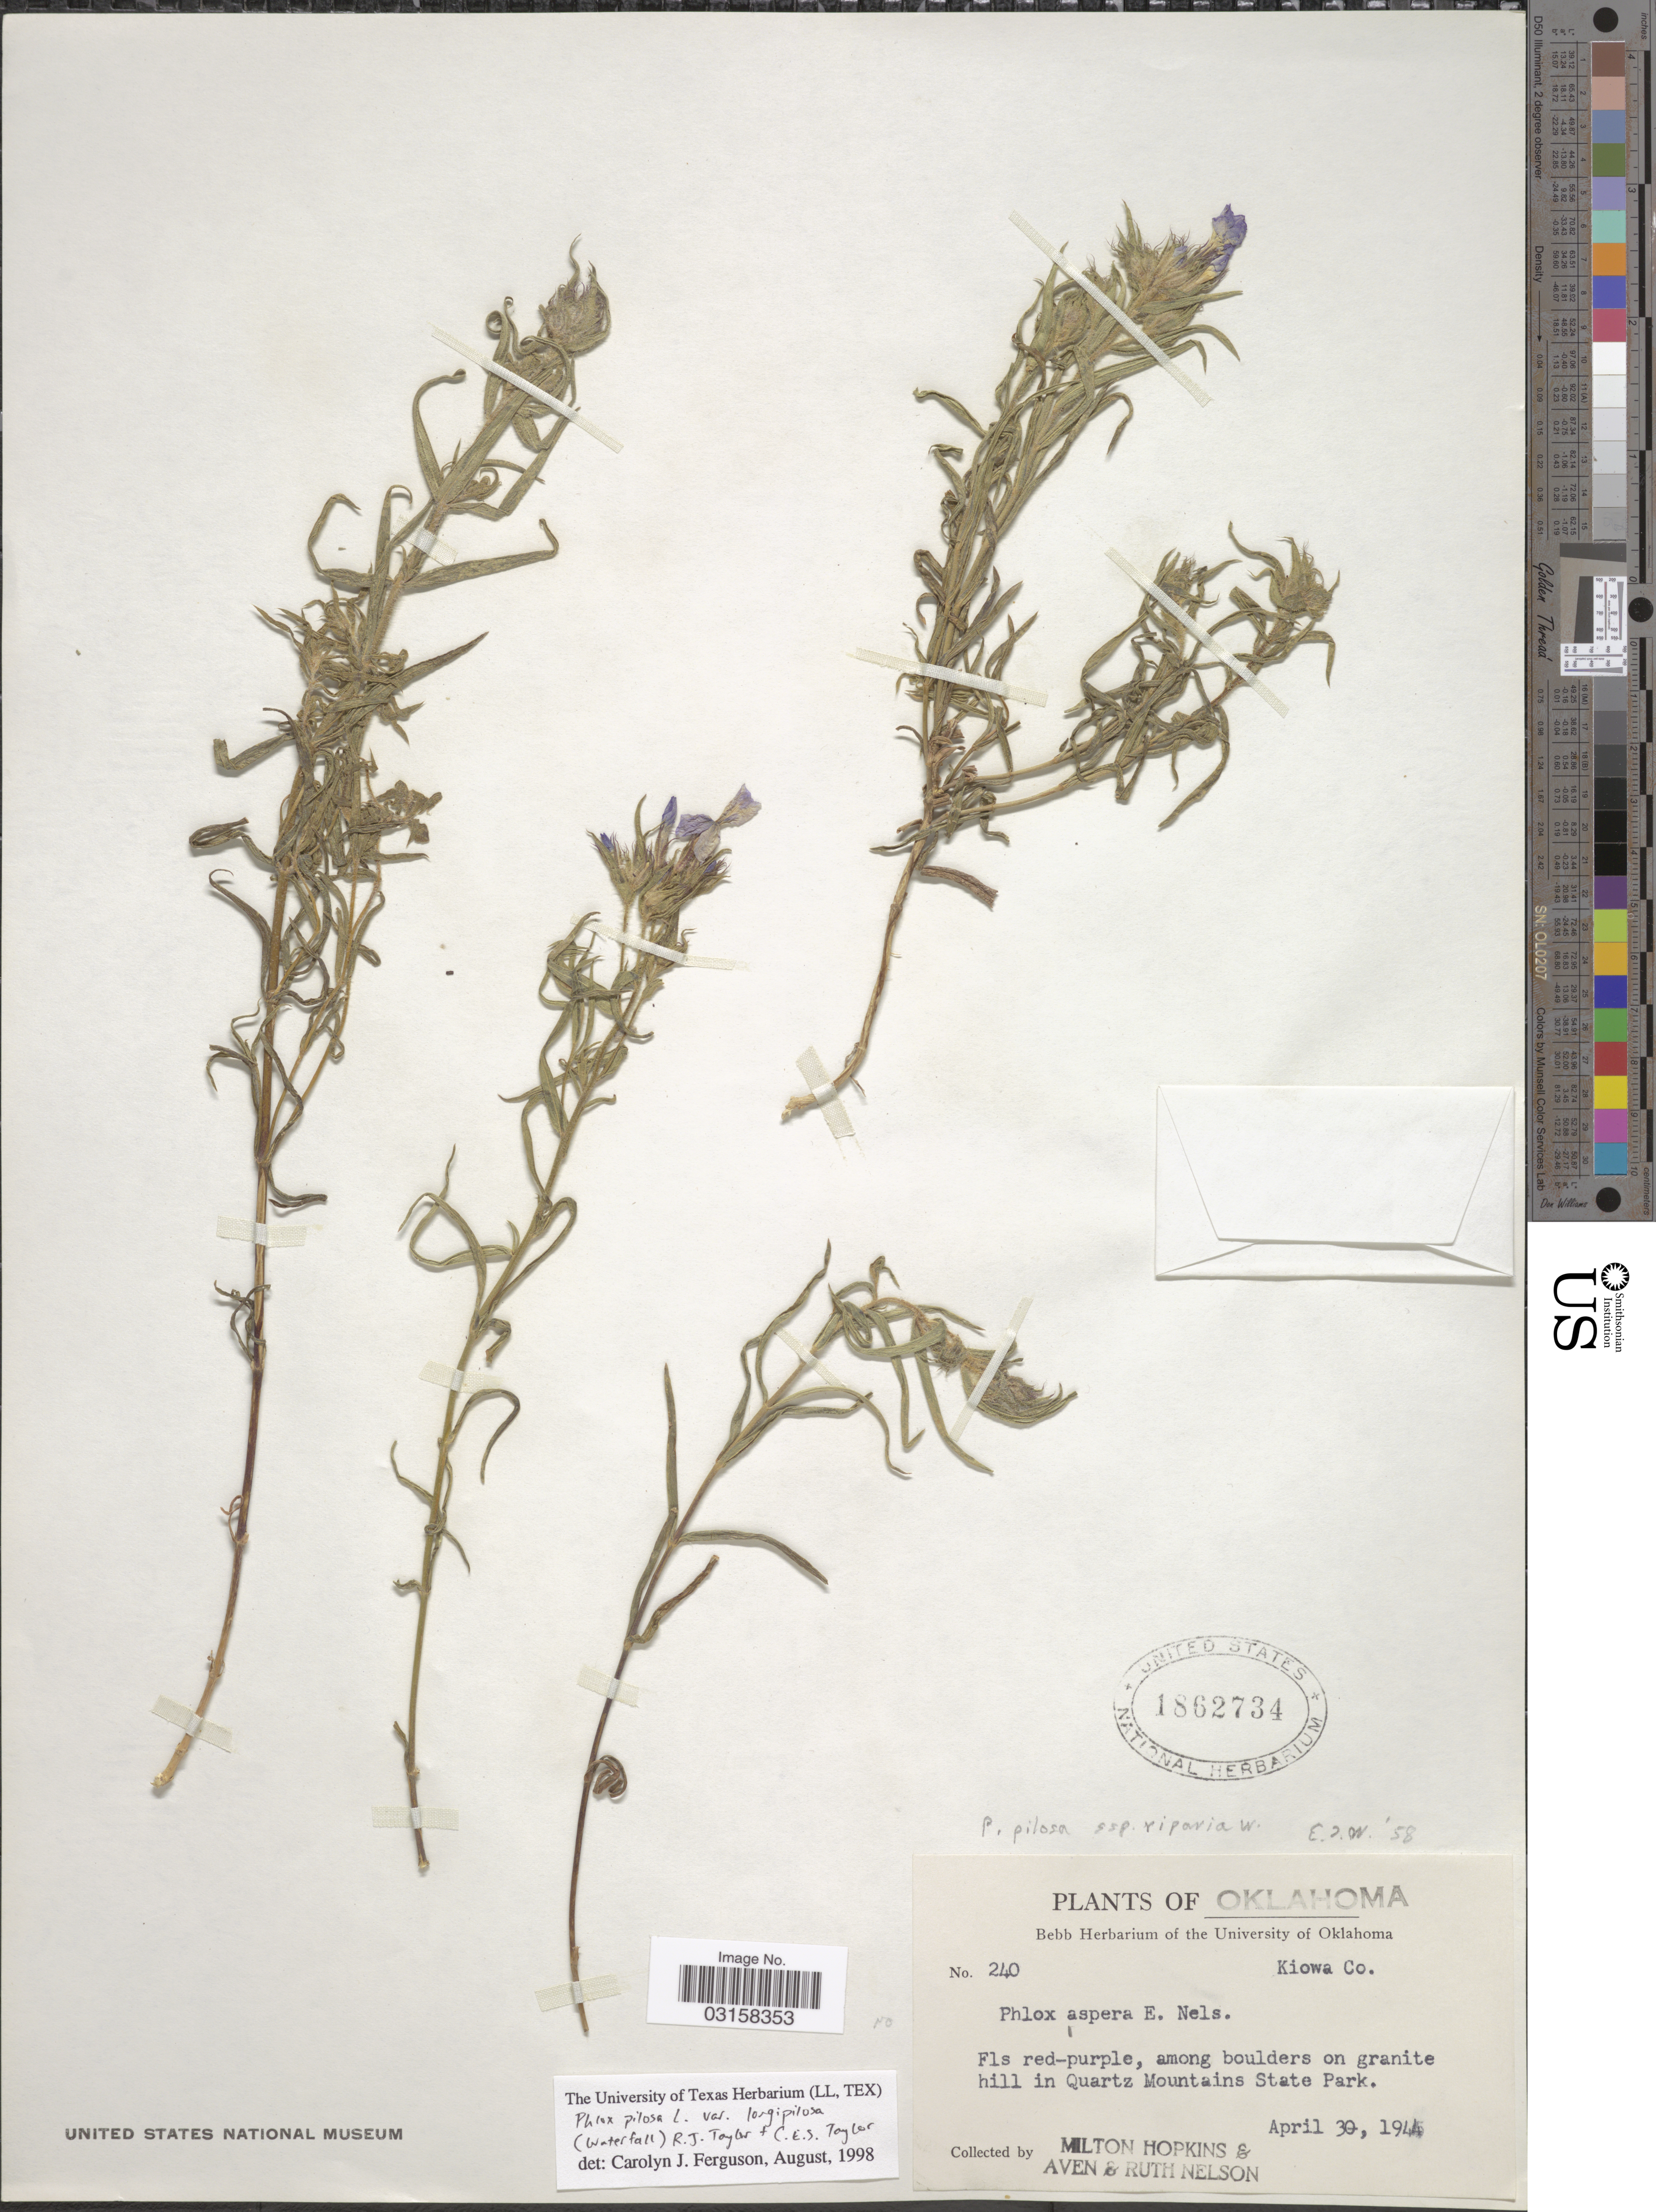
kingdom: Plantae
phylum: Tracheophyta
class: Magnoliopsida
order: Ericales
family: Polemoniaceae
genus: Phlox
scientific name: Phlox pilosa subsp. longipilosa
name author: (Waterf.) Locklear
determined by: Mayfield, M. H.; Ferguson, C. J.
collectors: M. Hopkins, A. Nelson & R. A. Nelson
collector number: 240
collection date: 1944-04-30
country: United States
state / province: Oklahoma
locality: Kiowa Co. Among boulders on granite hill in Quartz Mountains State Park.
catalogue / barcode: US 1862734